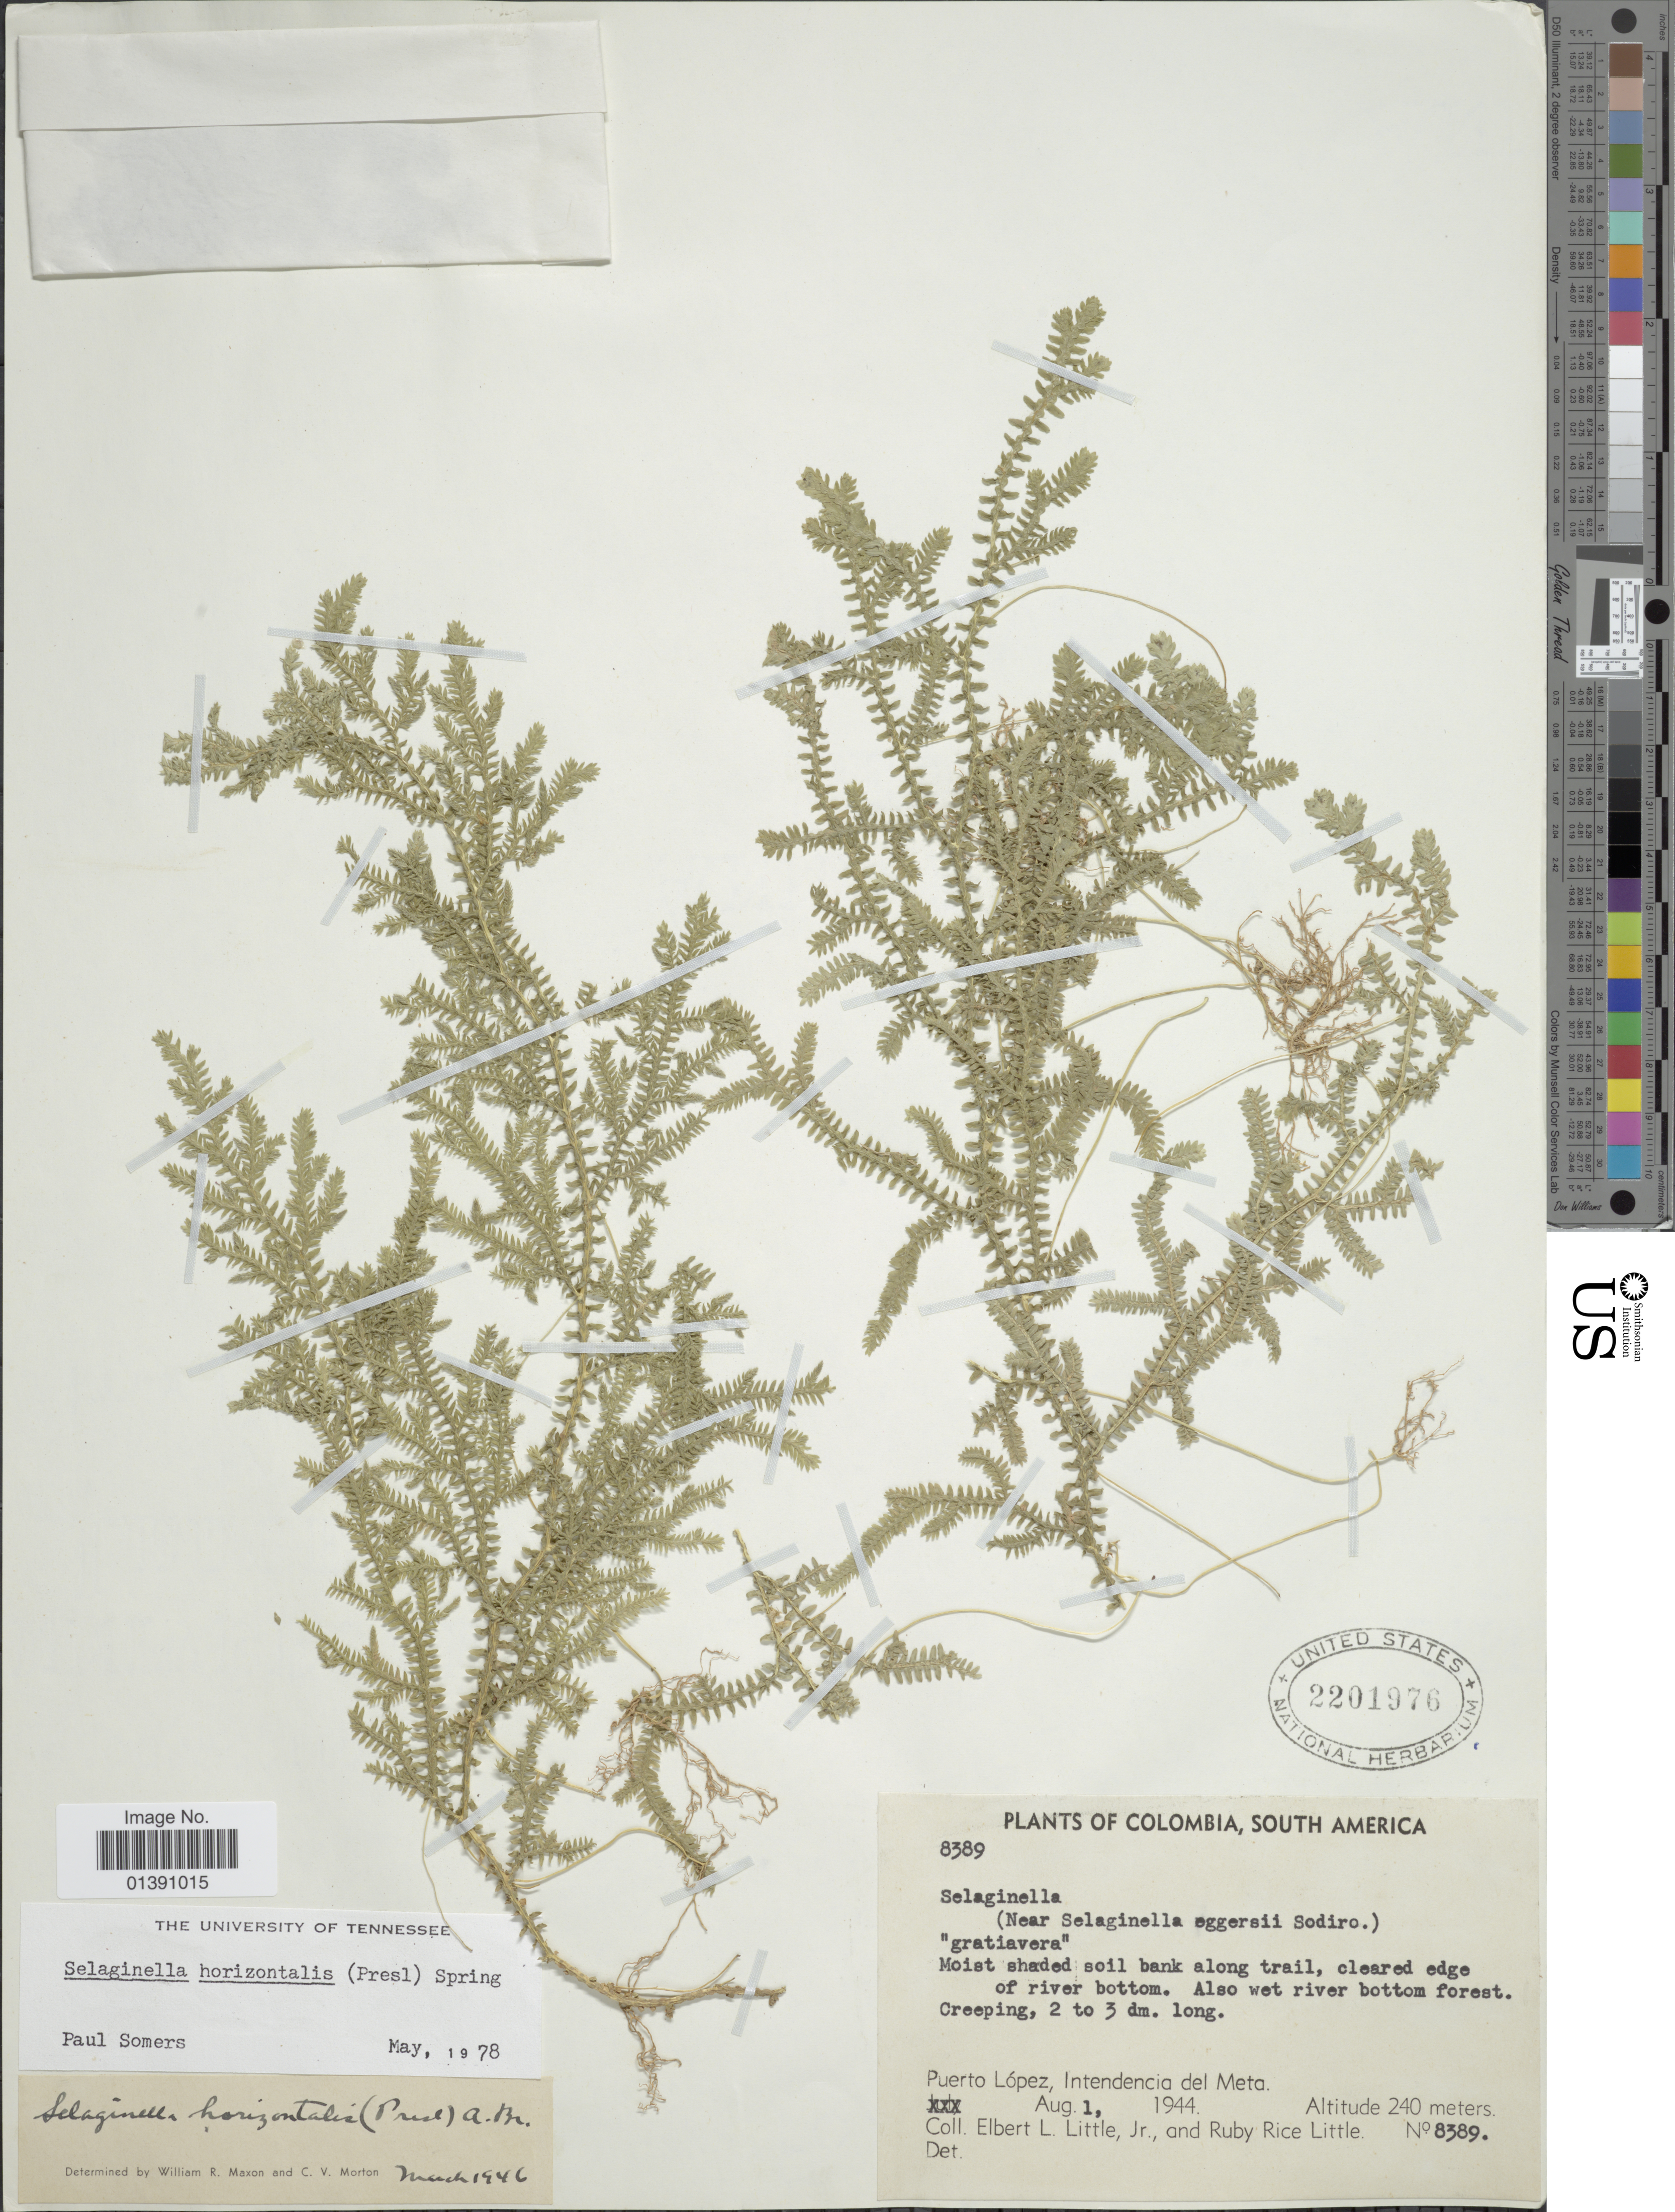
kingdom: Plantae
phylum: Tracheophyta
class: Lycopodiopsida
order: Selaginellales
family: Selaginellaceae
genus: Selaginella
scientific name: Selaginella horizontalis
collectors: E. L. Little & R. R. Little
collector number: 8389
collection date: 1944-08-01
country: Colombia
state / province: Meta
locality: South America, Puerto López, Intendencia del Meta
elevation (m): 240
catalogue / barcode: US 2201976